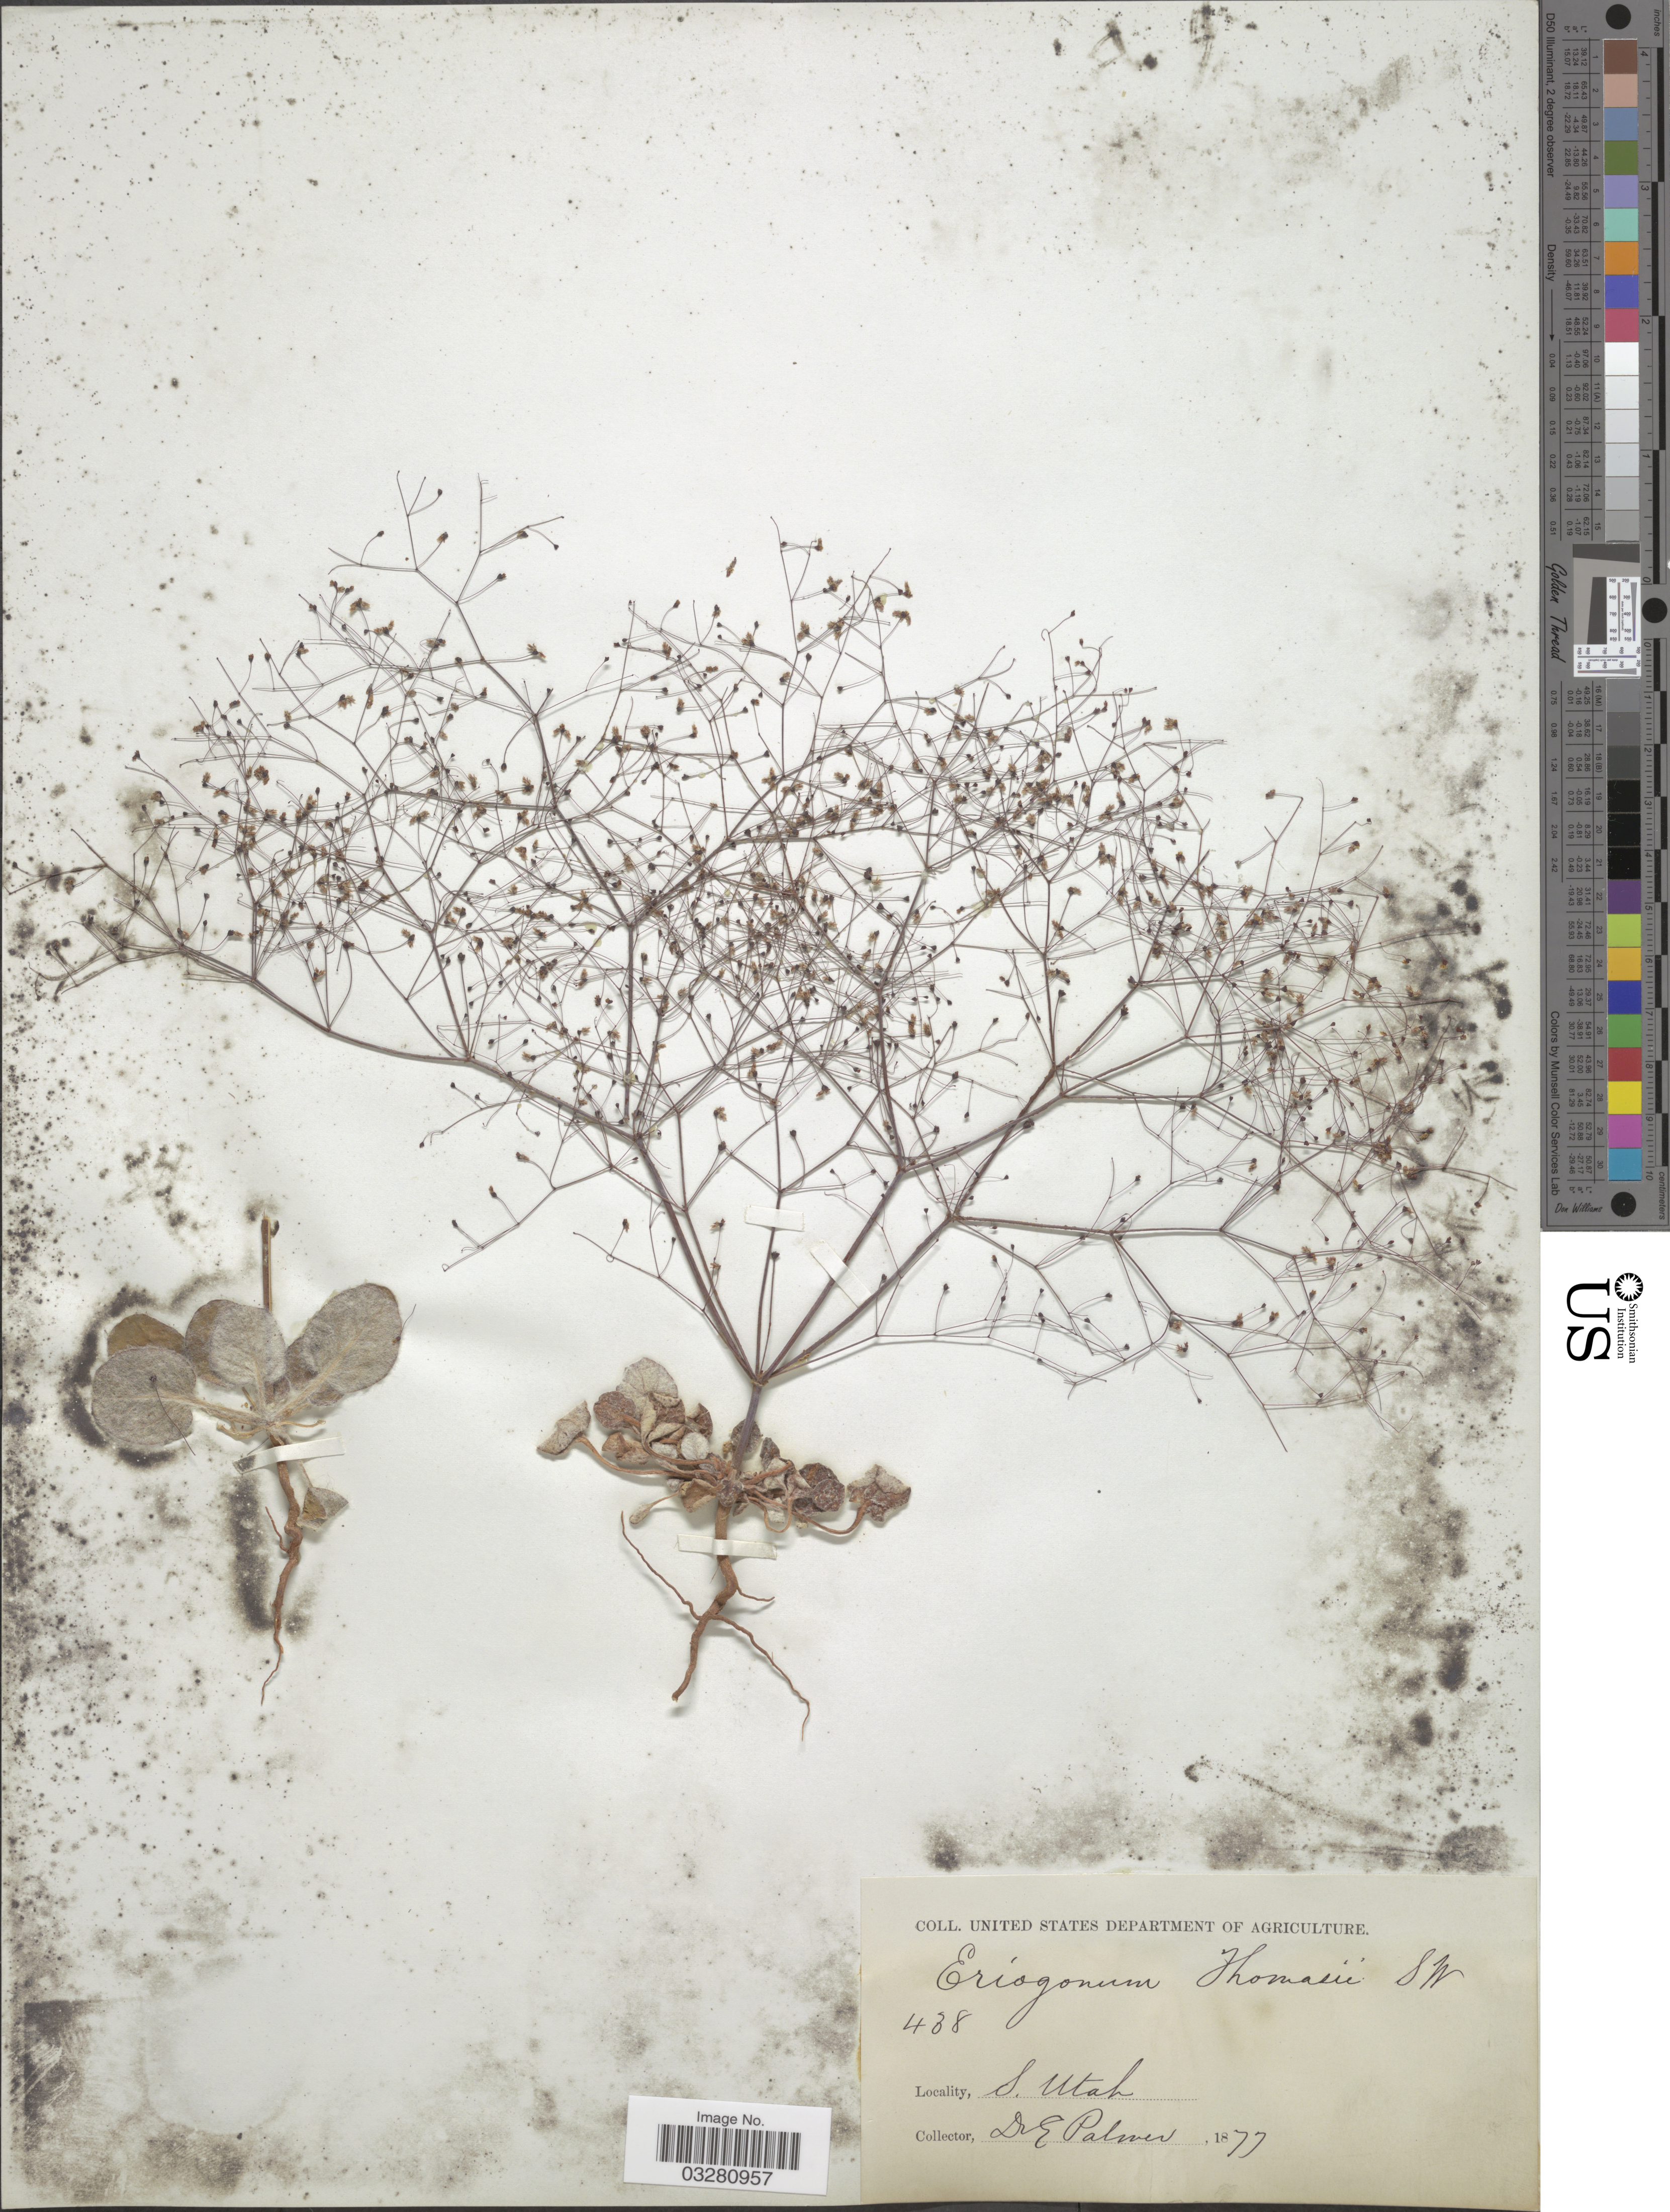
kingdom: Plantae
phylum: Tracheophyta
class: Magnoliopsida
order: Caryophyllales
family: Polygonaceae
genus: Eriogonum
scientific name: Eriogonum thomasii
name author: Torr.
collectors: E. Palmer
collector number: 438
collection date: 1877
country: United States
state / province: Utah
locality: S. Utah.